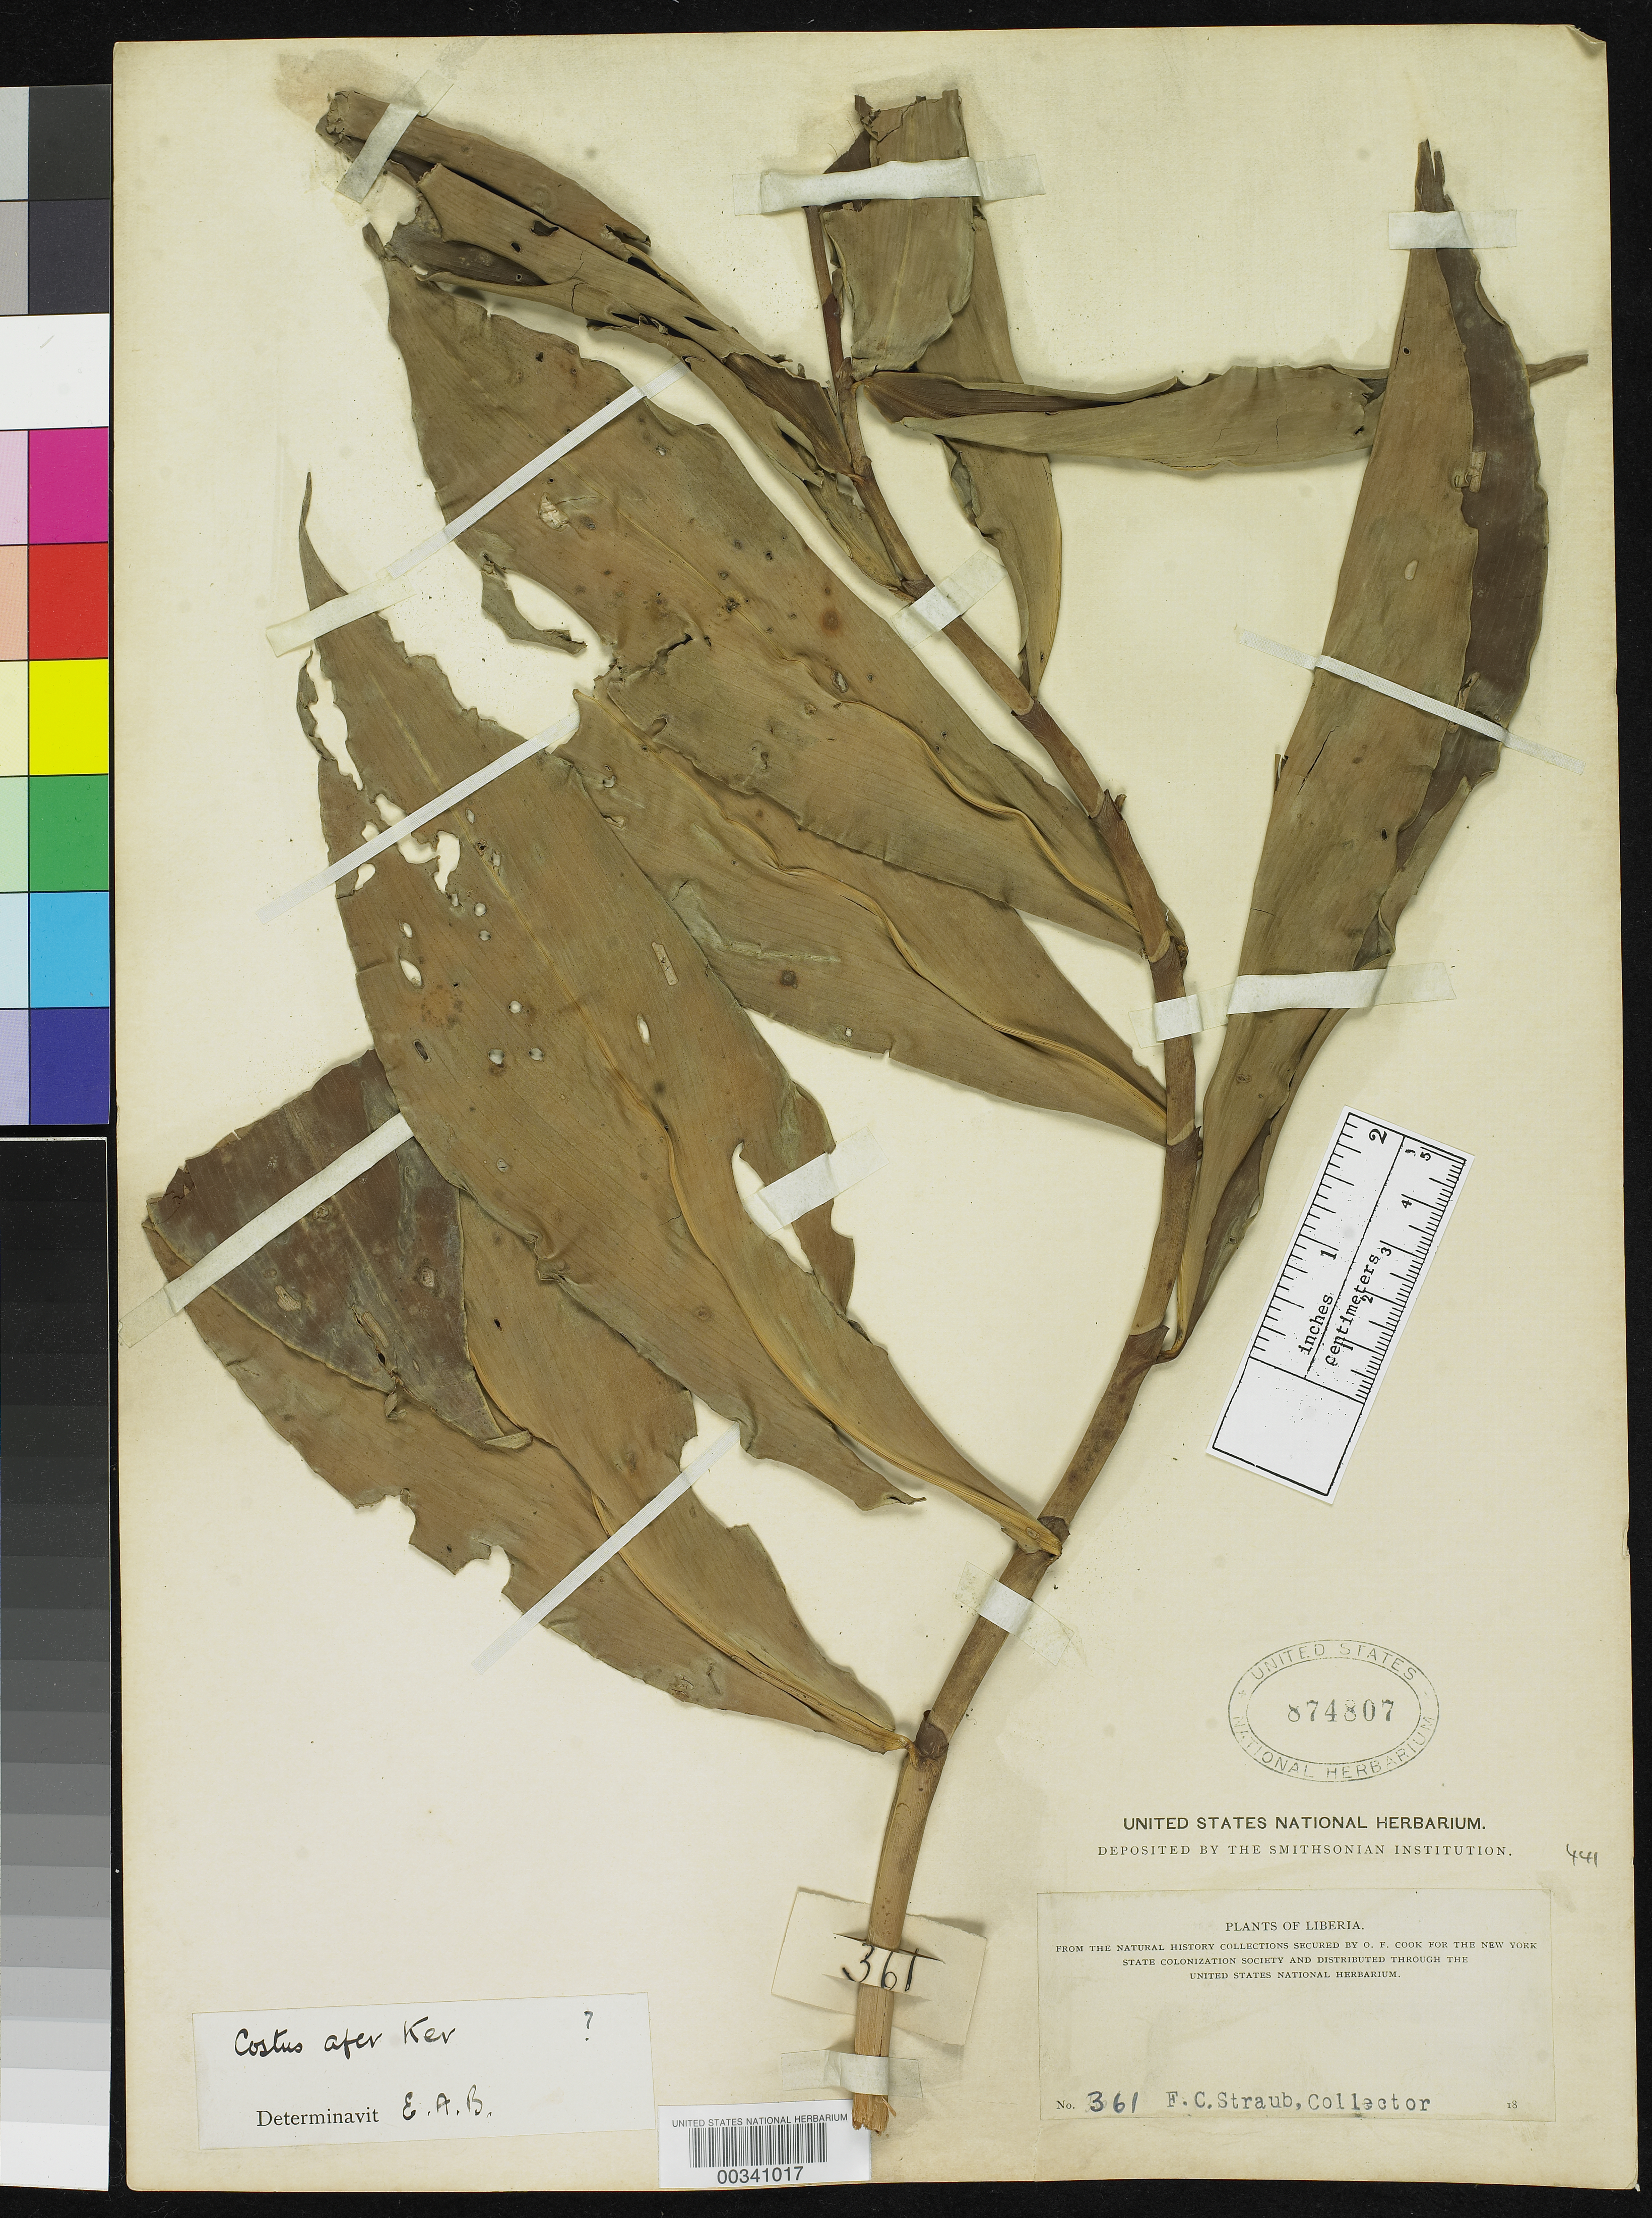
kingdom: Plantae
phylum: Tracheophyta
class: Liliopsida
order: Zingiberales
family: Costaceae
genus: Costus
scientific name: Costus afer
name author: Ker Gawl.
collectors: F. Straub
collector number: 361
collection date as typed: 18--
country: Liberia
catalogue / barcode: US 874807